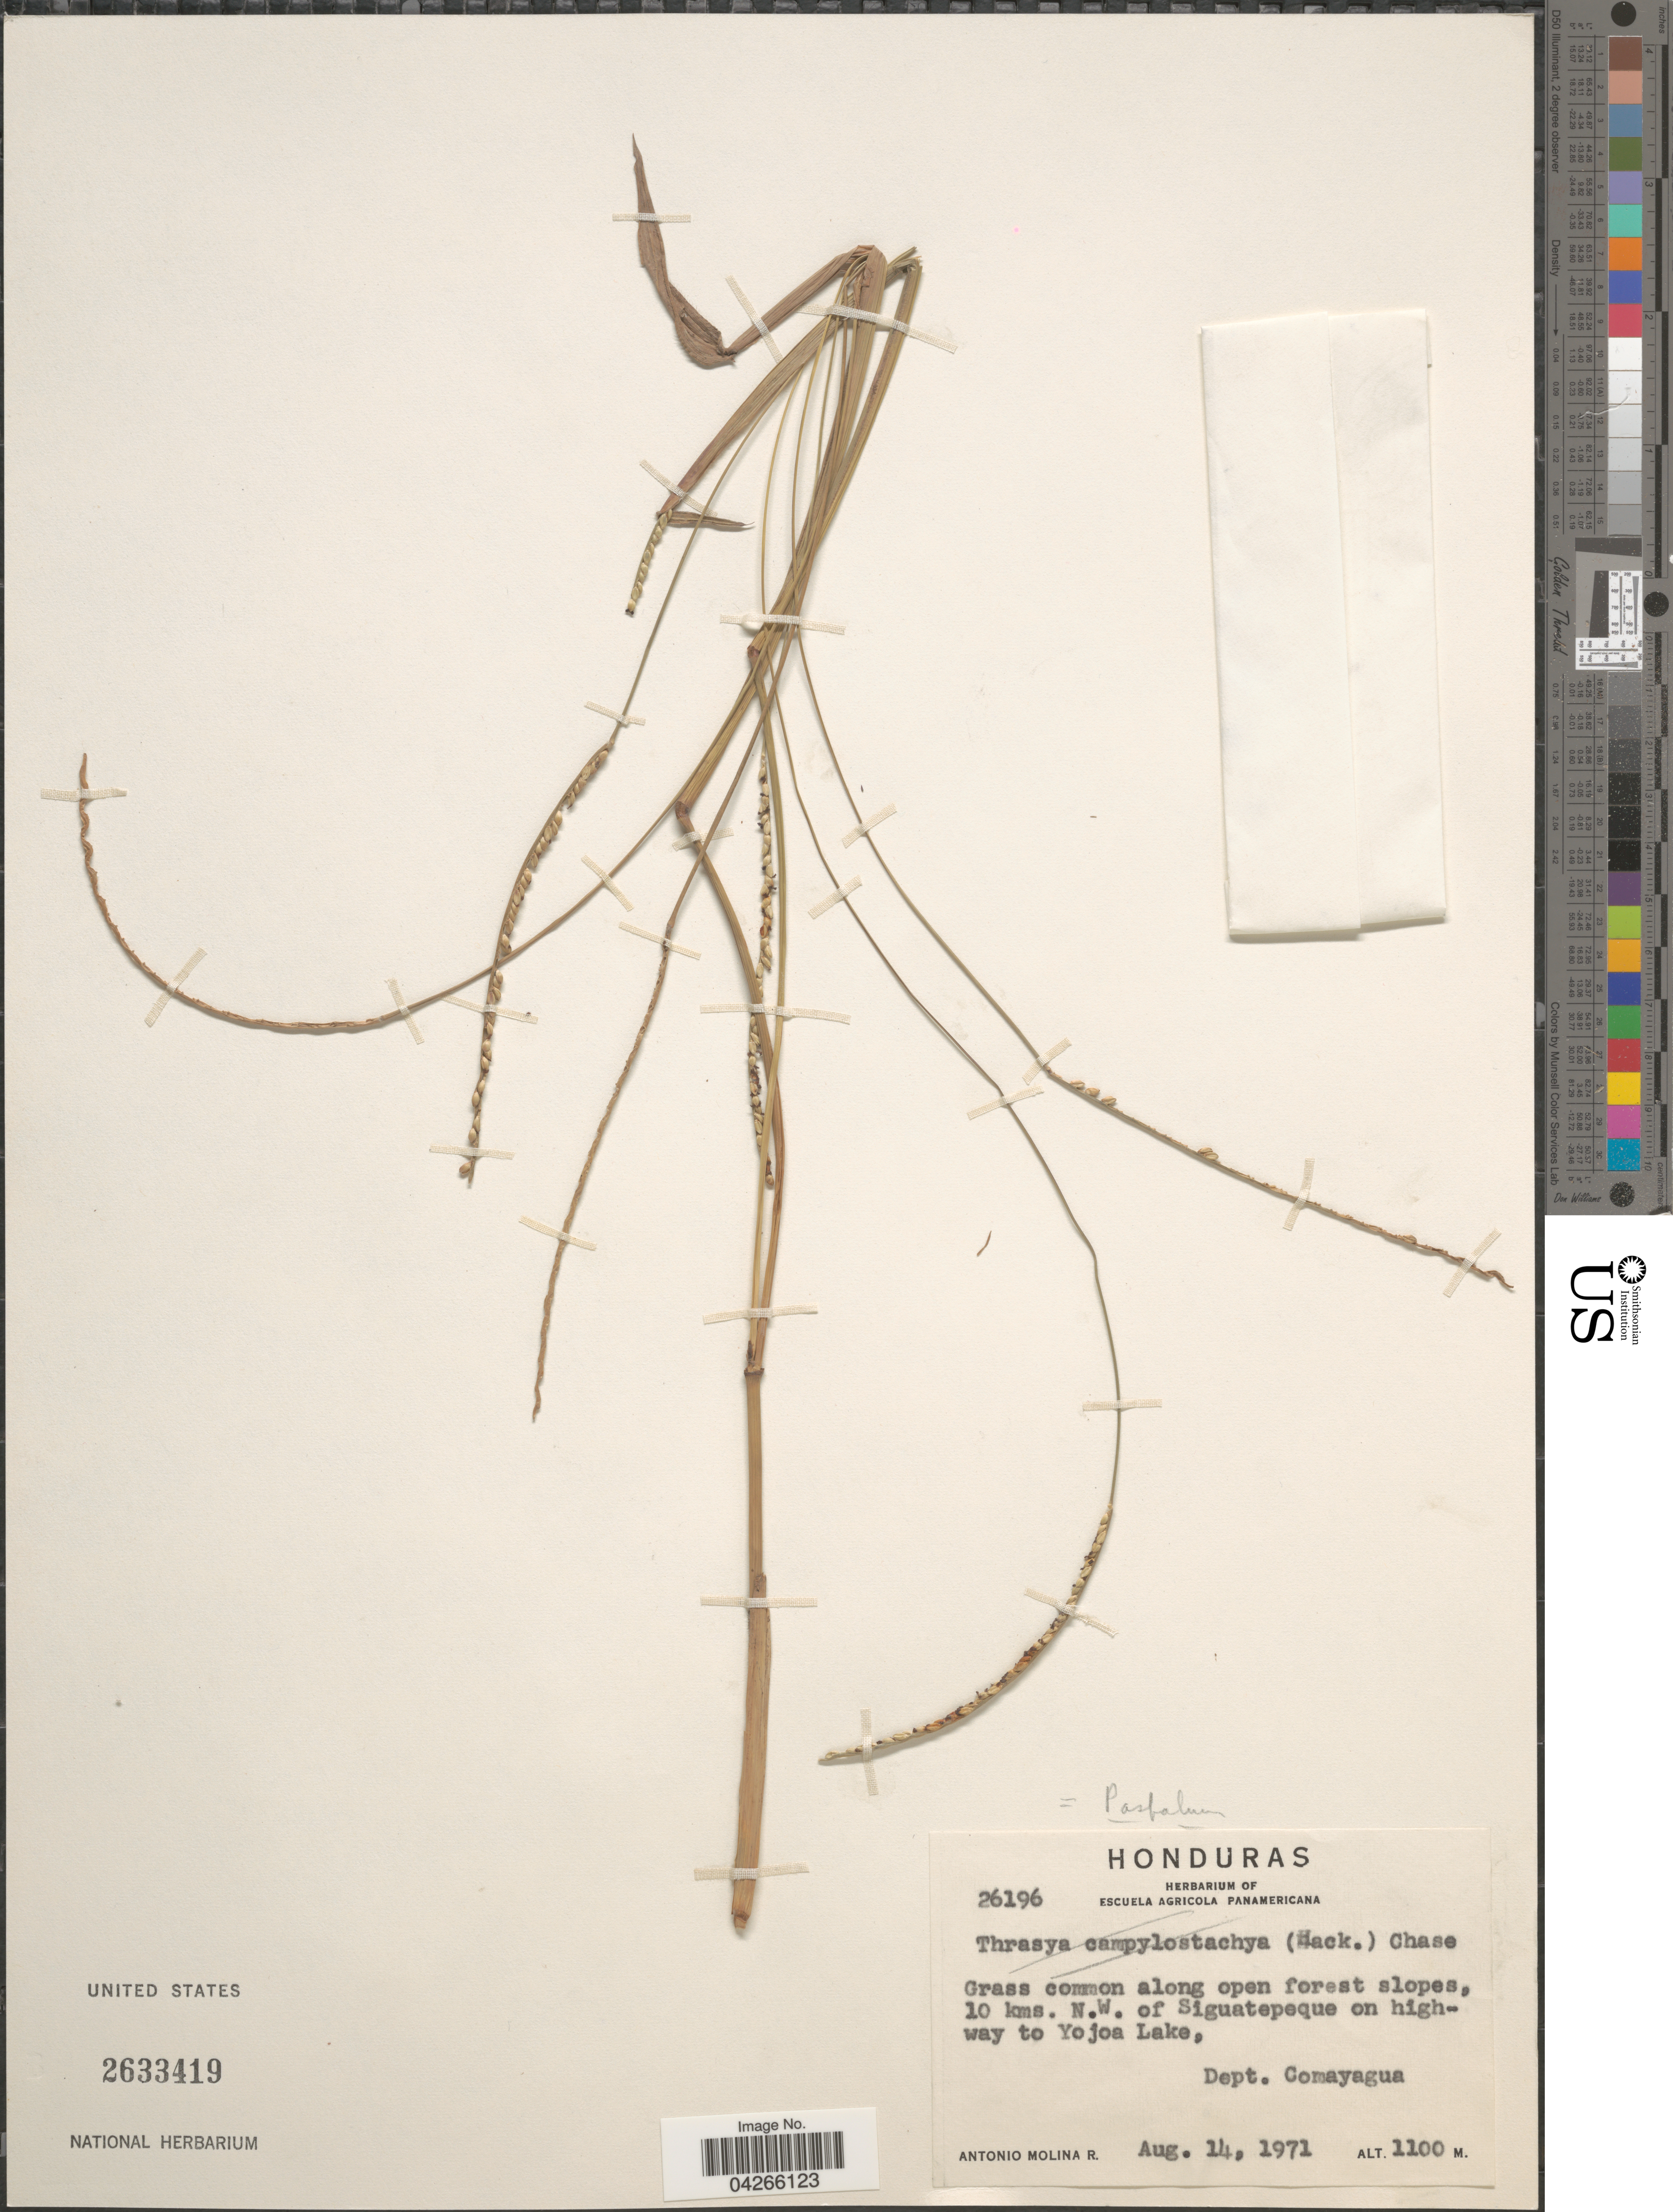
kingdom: Plantae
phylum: Tracheophyta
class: Liliopsida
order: Poales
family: Poaceae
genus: Paspalum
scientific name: Paspalum sp.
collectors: A. Molina R.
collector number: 26196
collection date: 1971-08-14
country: Honduras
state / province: Comayagua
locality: Along open forest slopes, 10 kms. N.W. of Siguatepeque on highway to Yojoa Lake, Dept. Comayagua.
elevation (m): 1100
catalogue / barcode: US 2633419